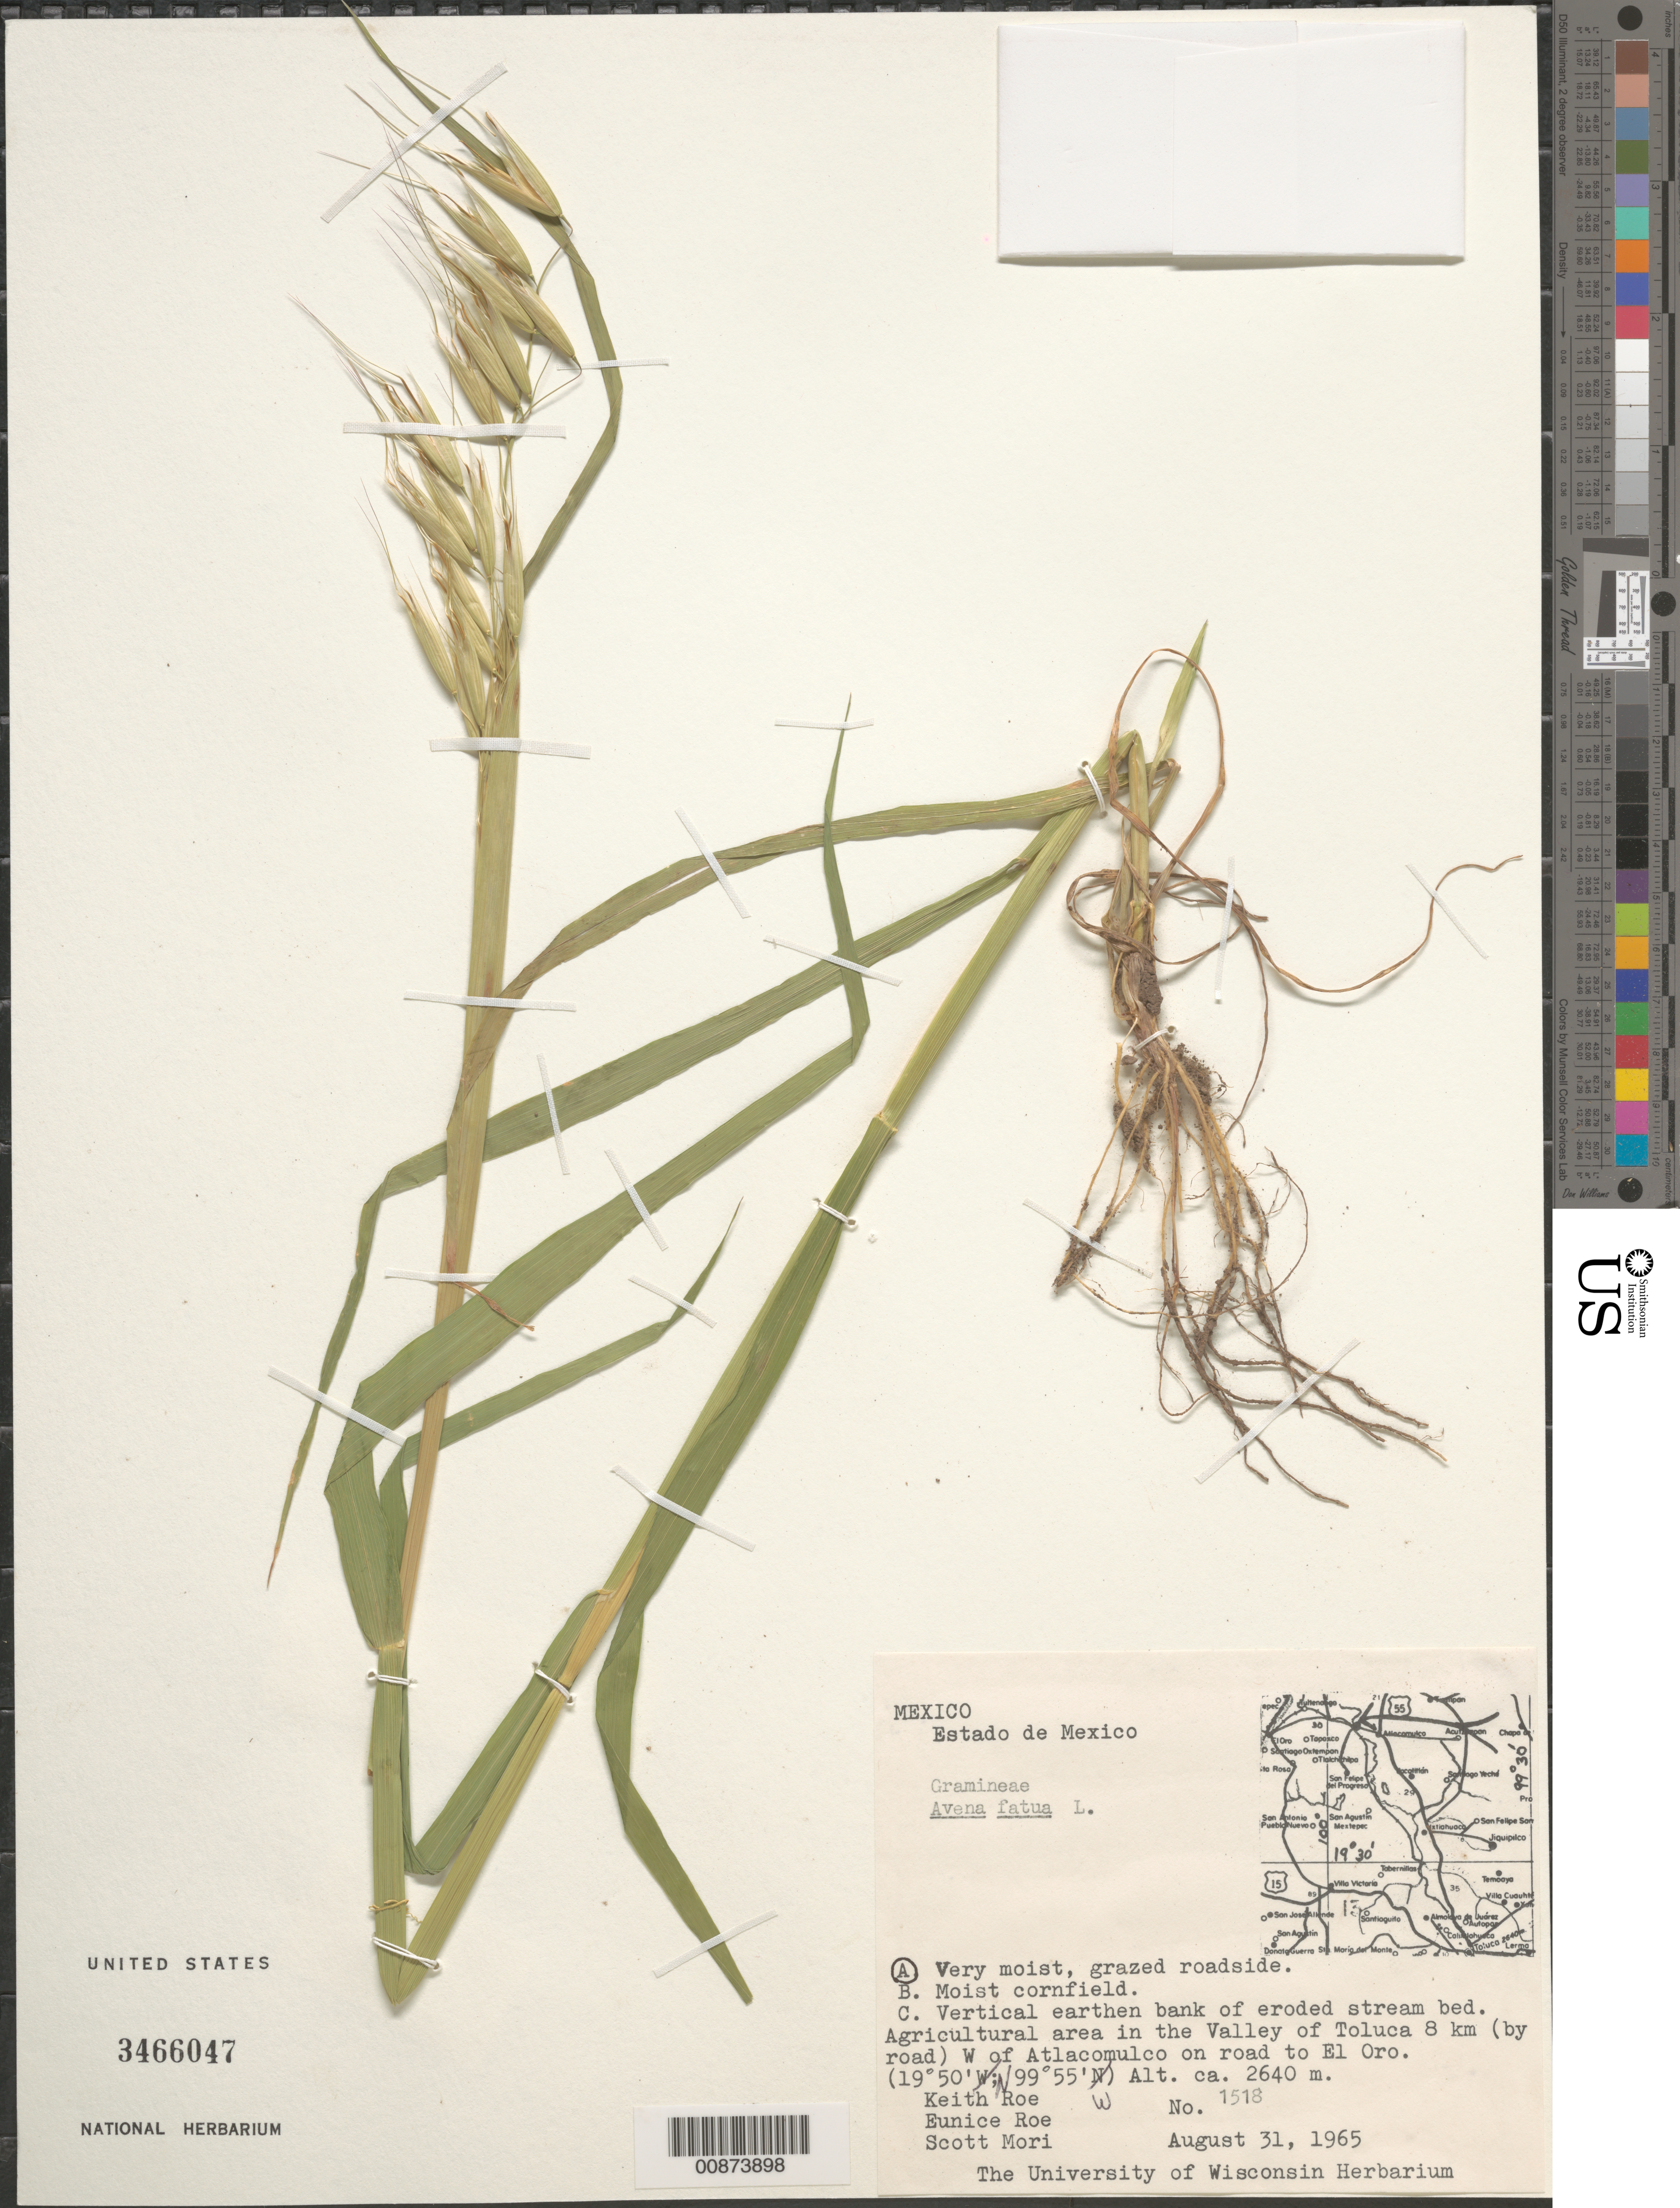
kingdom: Plantae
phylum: Tracheophyta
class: Liliopsida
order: Poales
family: Poaceae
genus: Avena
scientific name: Avena fatua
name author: L.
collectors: K. E. Roe, E. Roe & S. Mori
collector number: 1518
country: Mexico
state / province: México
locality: Valley of Toluca, W of Atlacomulco on road to El Oro.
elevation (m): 2640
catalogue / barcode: US 3466047